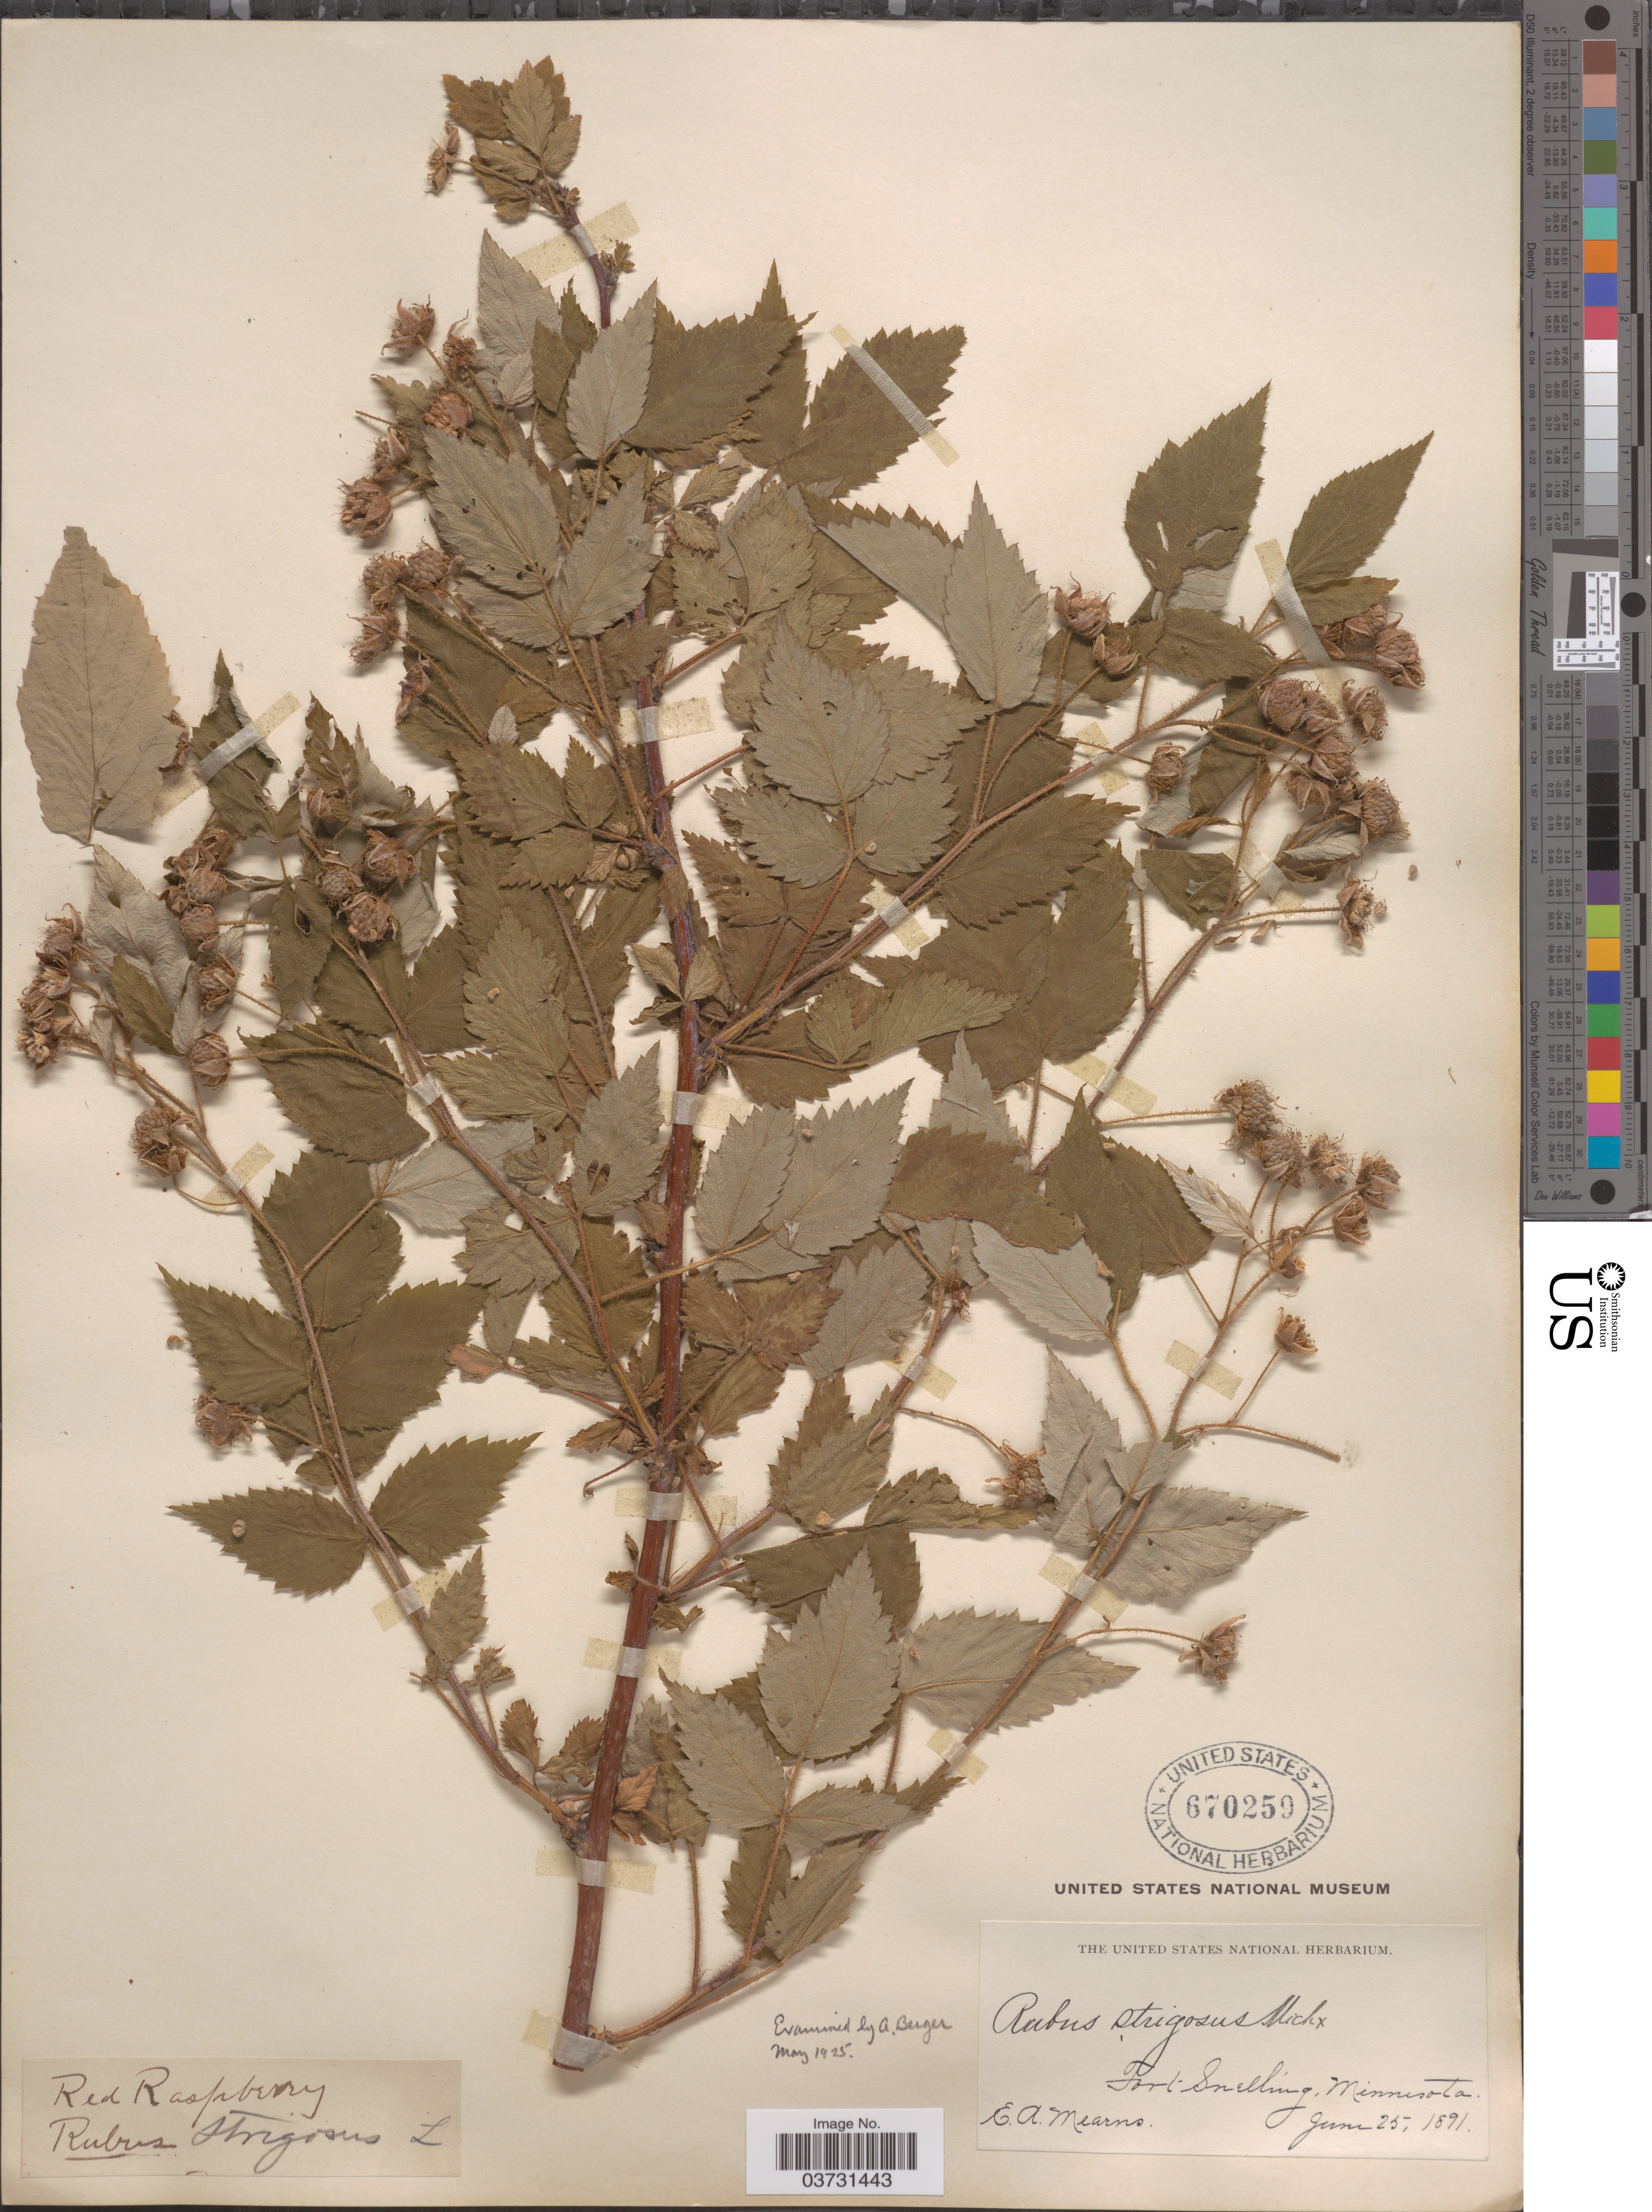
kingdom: Plantae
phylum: Tracheophyta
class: Magnoliopsida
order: Rosales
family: Rosaceae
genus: Rubus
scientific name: Rubus strigosus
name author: Michx.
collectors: E. A. Mearns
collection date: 1891-06-25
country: United States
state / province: Minnesota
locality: Fort Snelling.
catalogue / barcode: US 670259